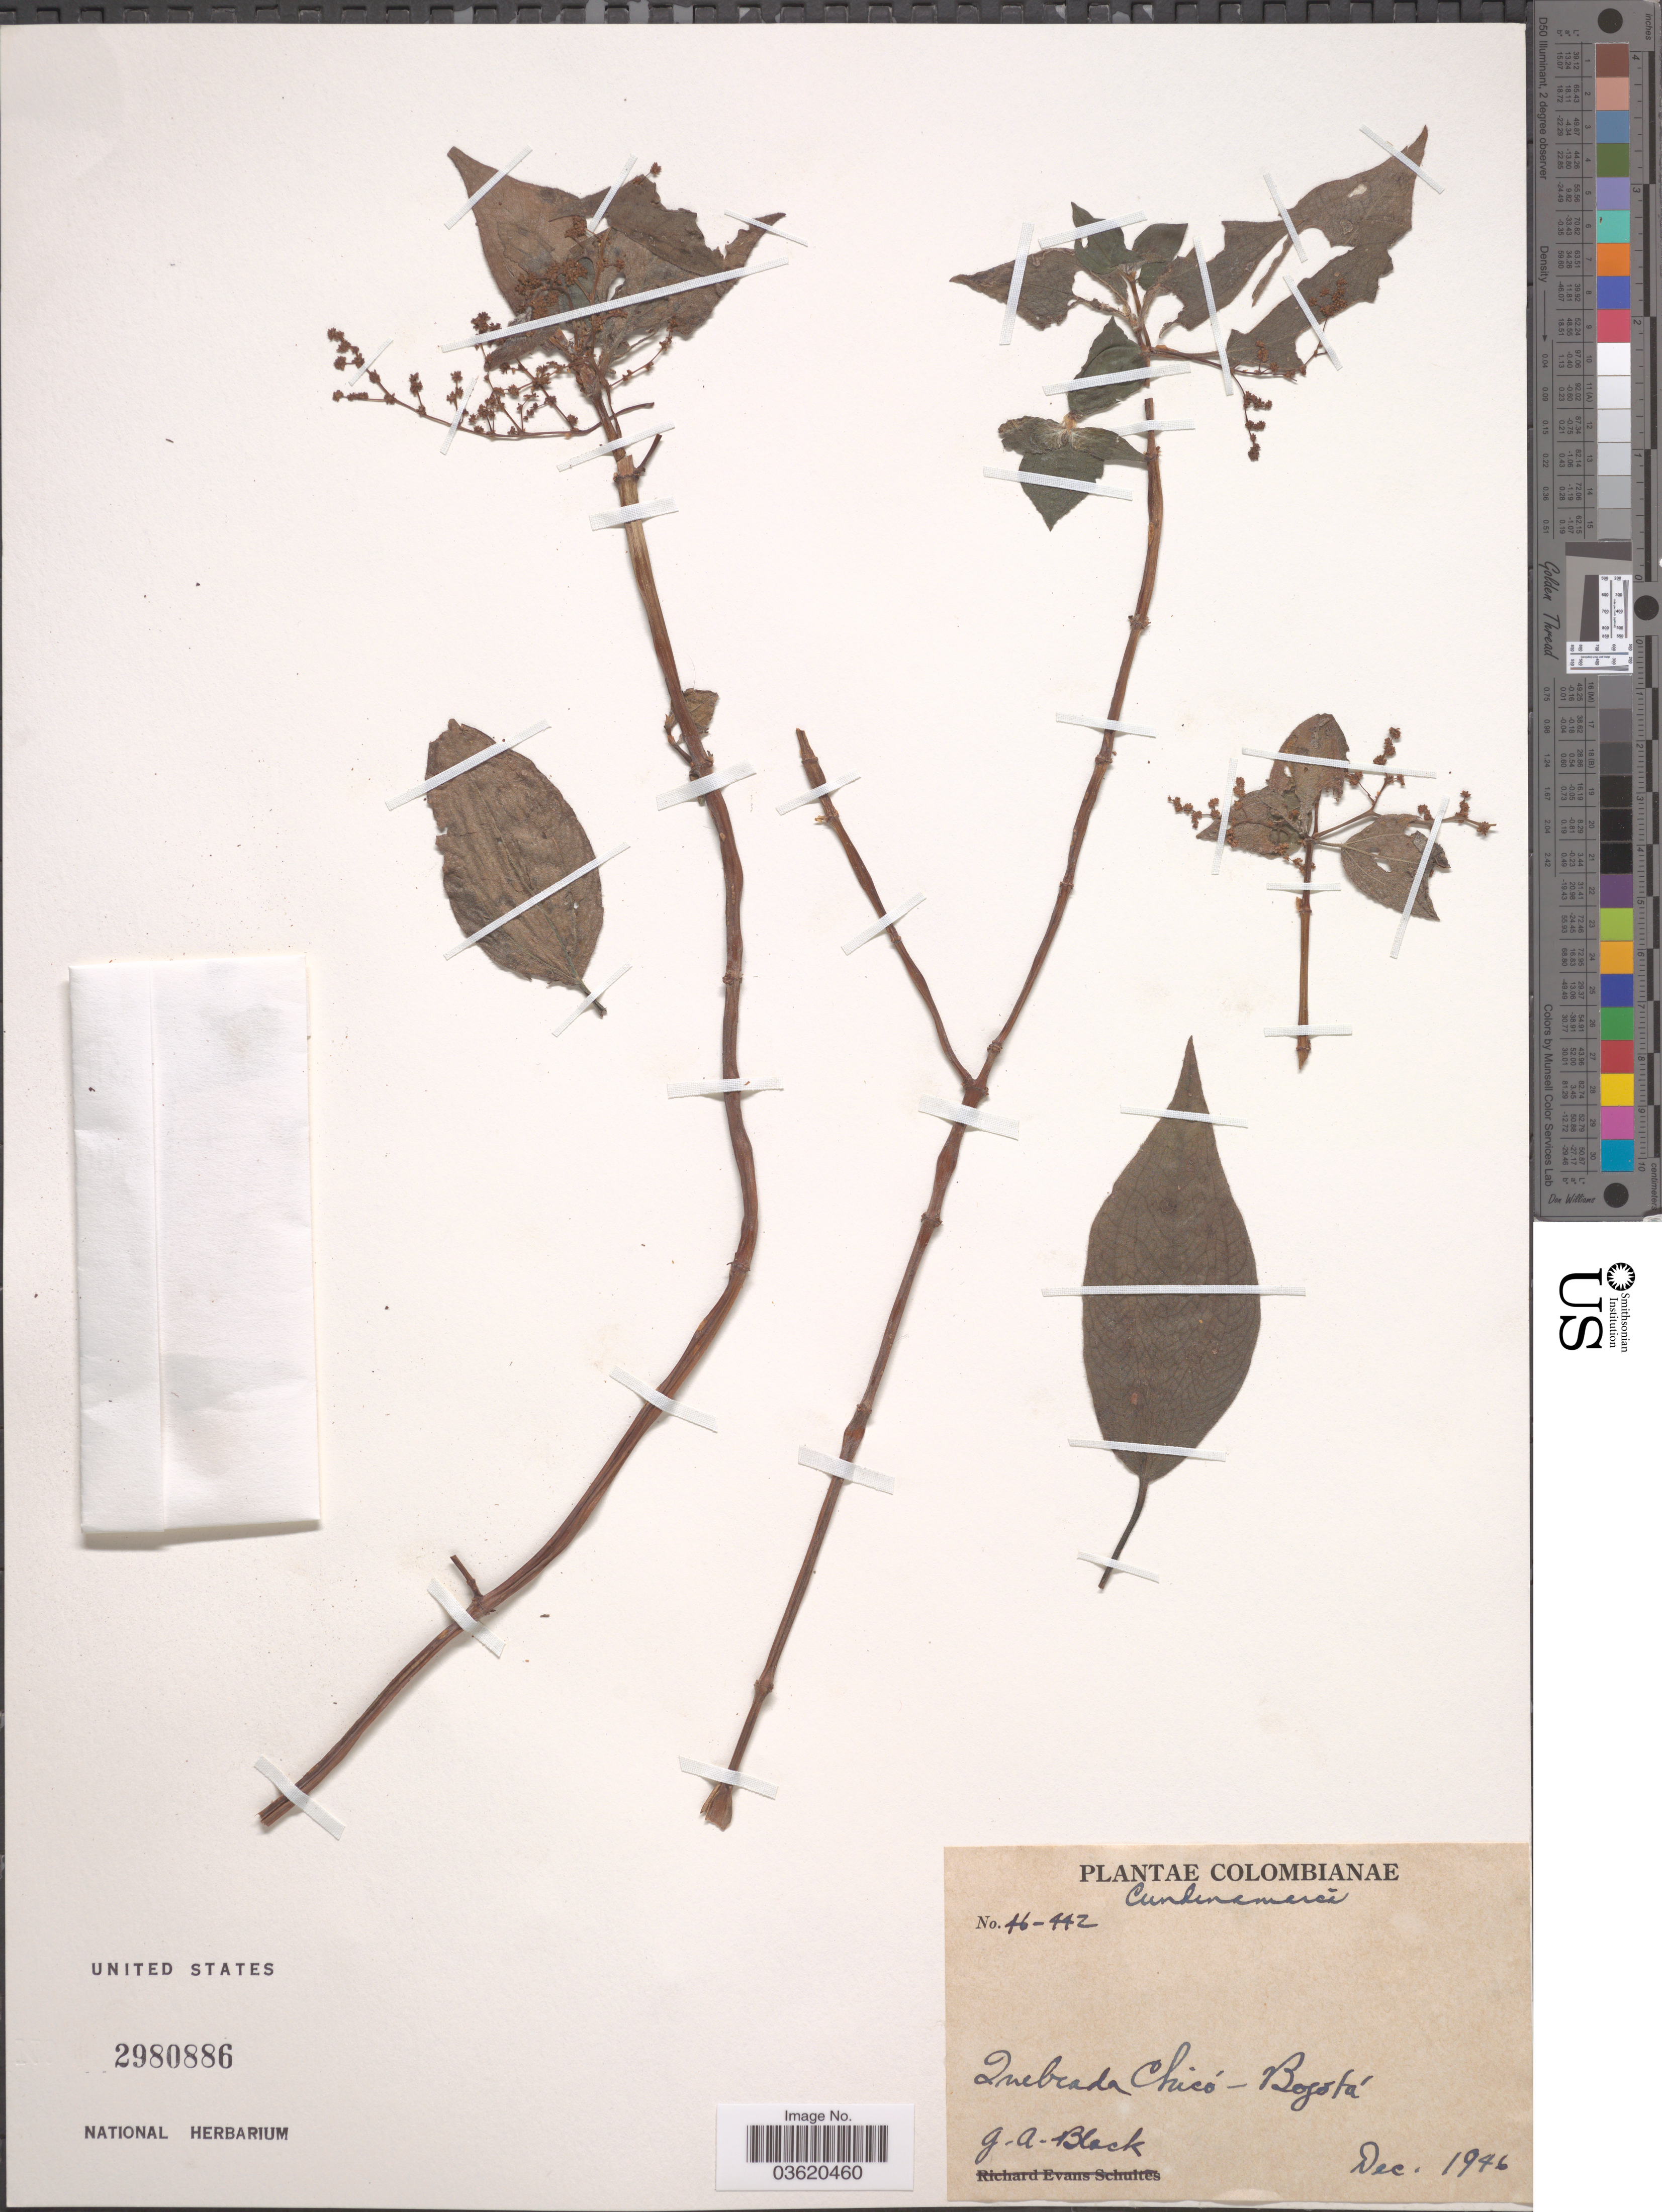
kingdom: Plantae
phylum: Tracheophyta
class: Magnoliopsida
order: Rosales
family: Urticaceae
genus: Pilea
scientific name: Pilea lindeniana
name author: Wedd.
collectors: G. A. Black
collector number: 46-442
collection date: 1946-12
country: Colombia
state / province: Cundinamarca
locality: Quebrada Chicó-Bogotá.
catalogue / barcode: US 2980886